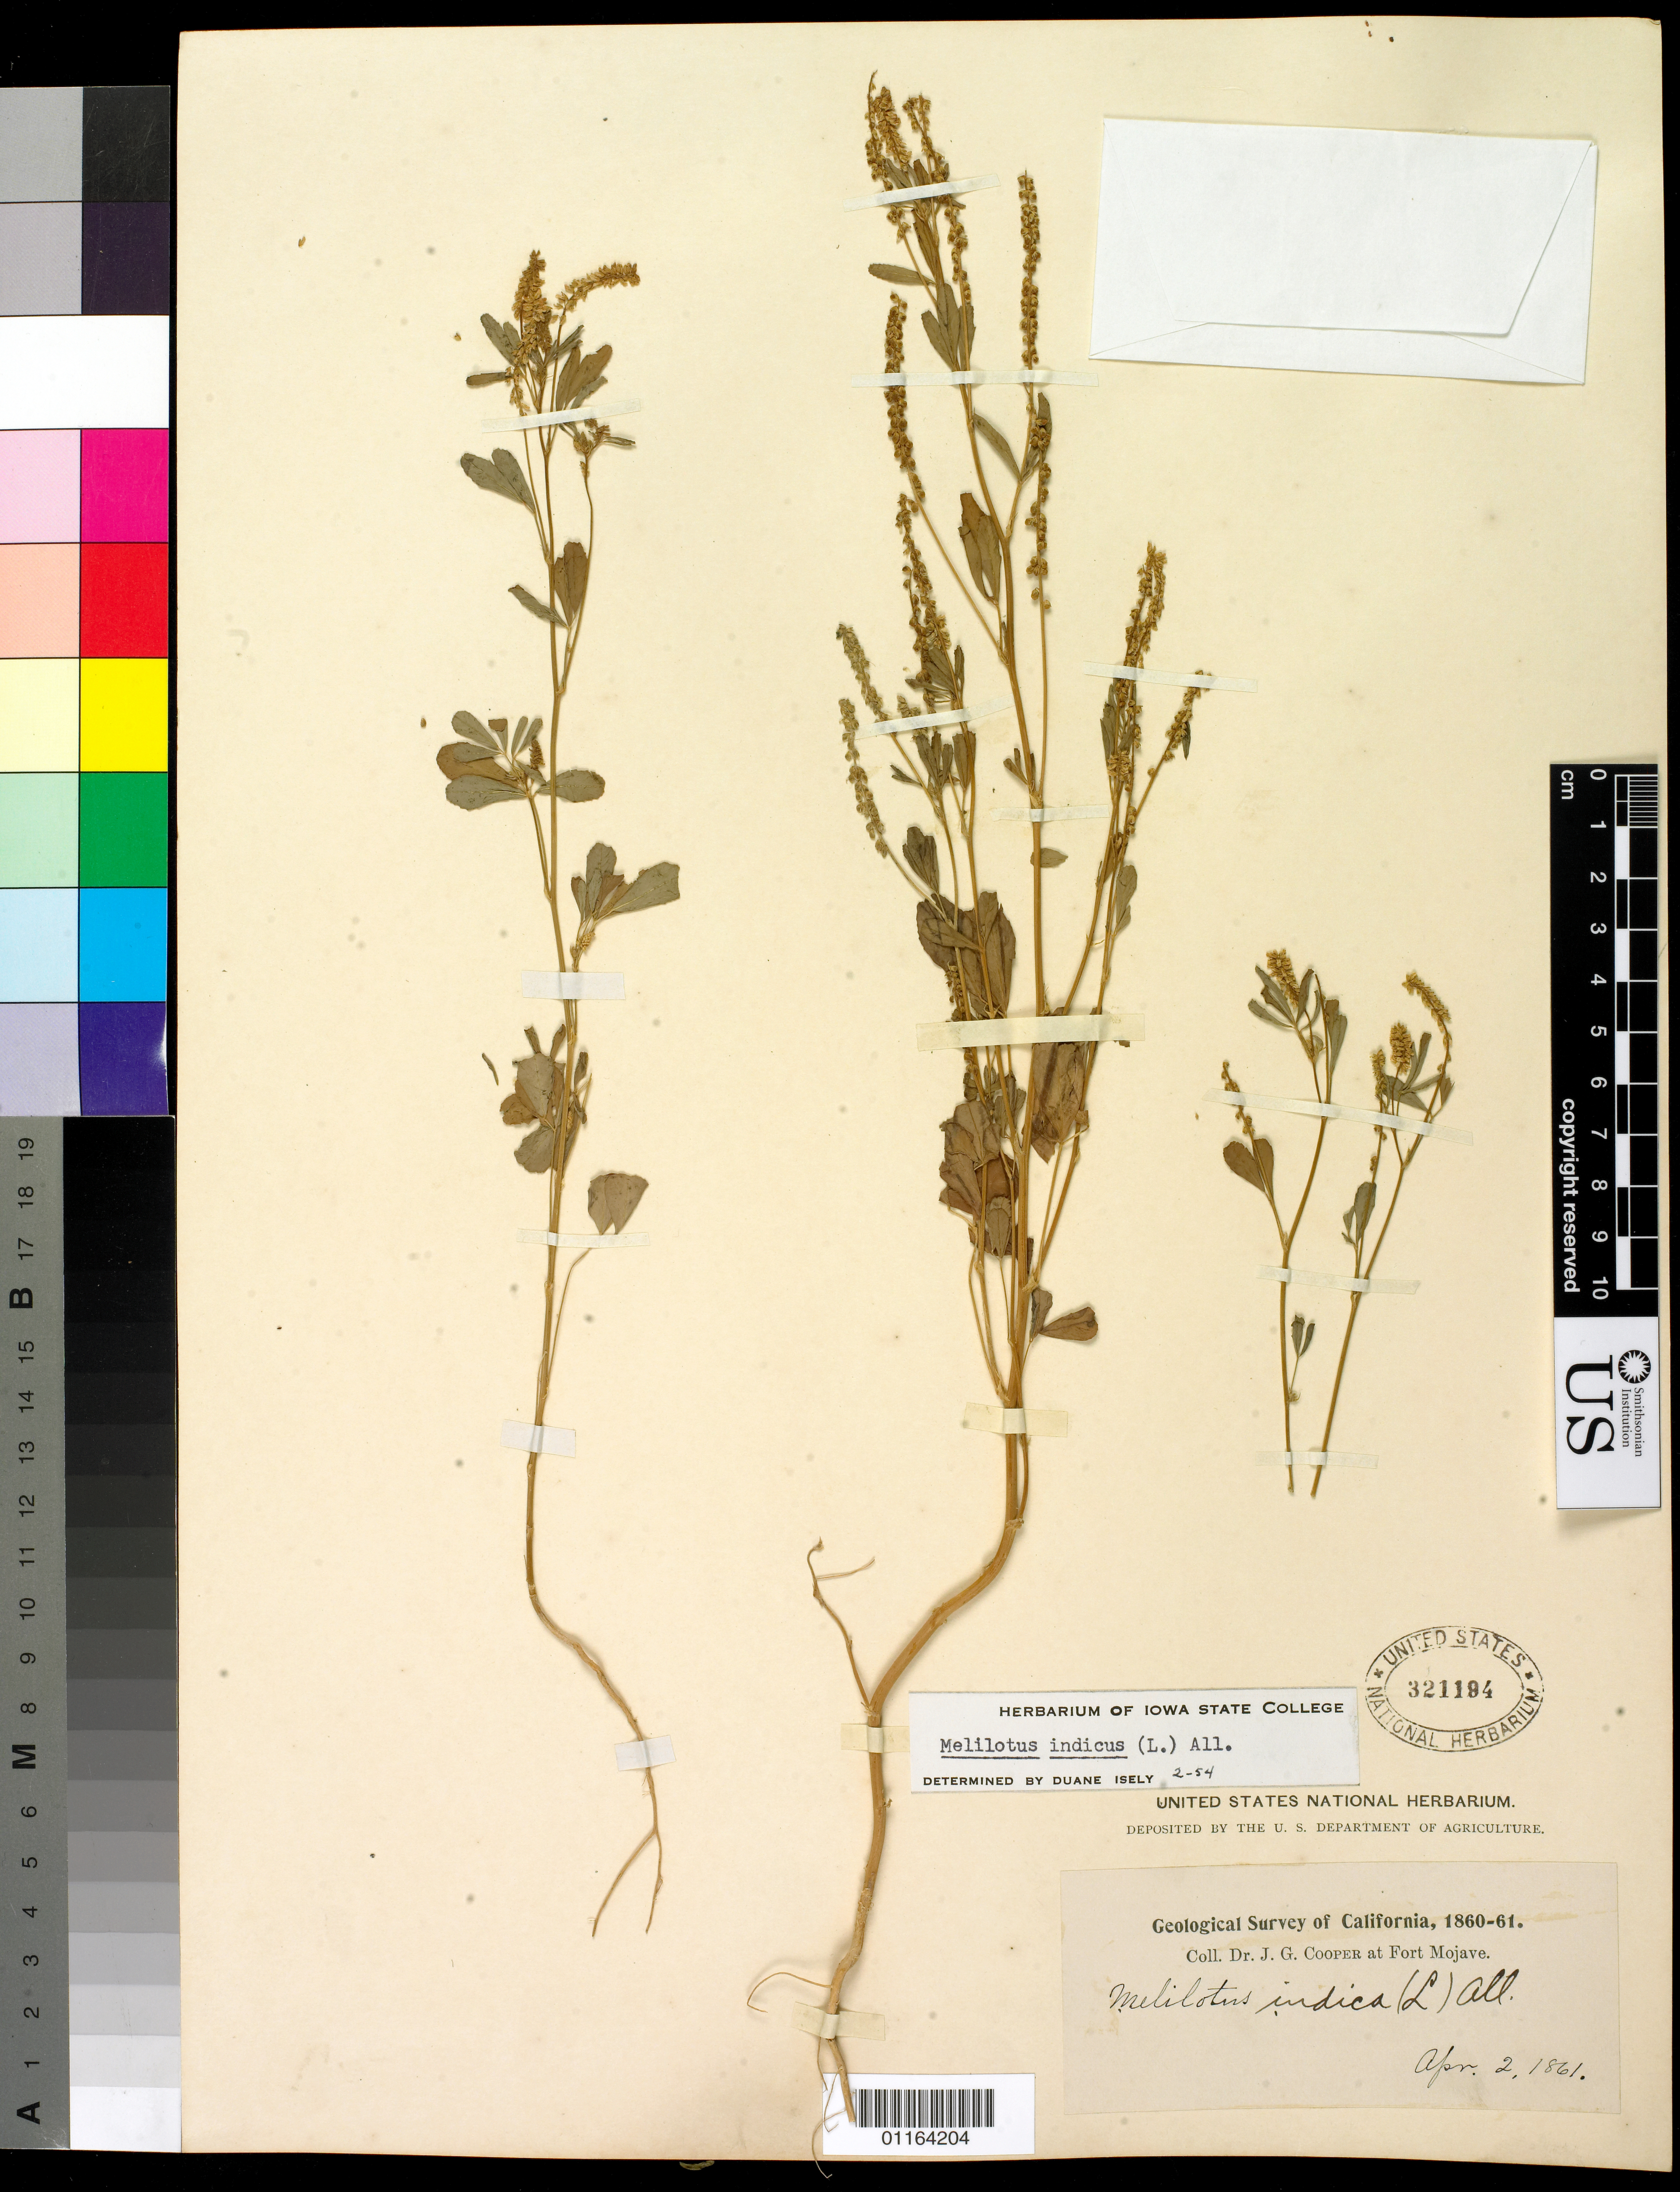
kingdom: Plantae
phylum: Tracheophyta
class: Magnoliopsida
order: Fabales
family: Fabaceae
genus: Melilotus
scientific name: Melilotus indicus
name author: (L.) All.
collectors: J. G. Cooper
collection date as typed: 02 Apr 1861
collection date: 1861-04-02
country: United States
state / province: California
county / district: San Bernardino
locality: At Fort Mojave.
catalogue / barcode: US 321194